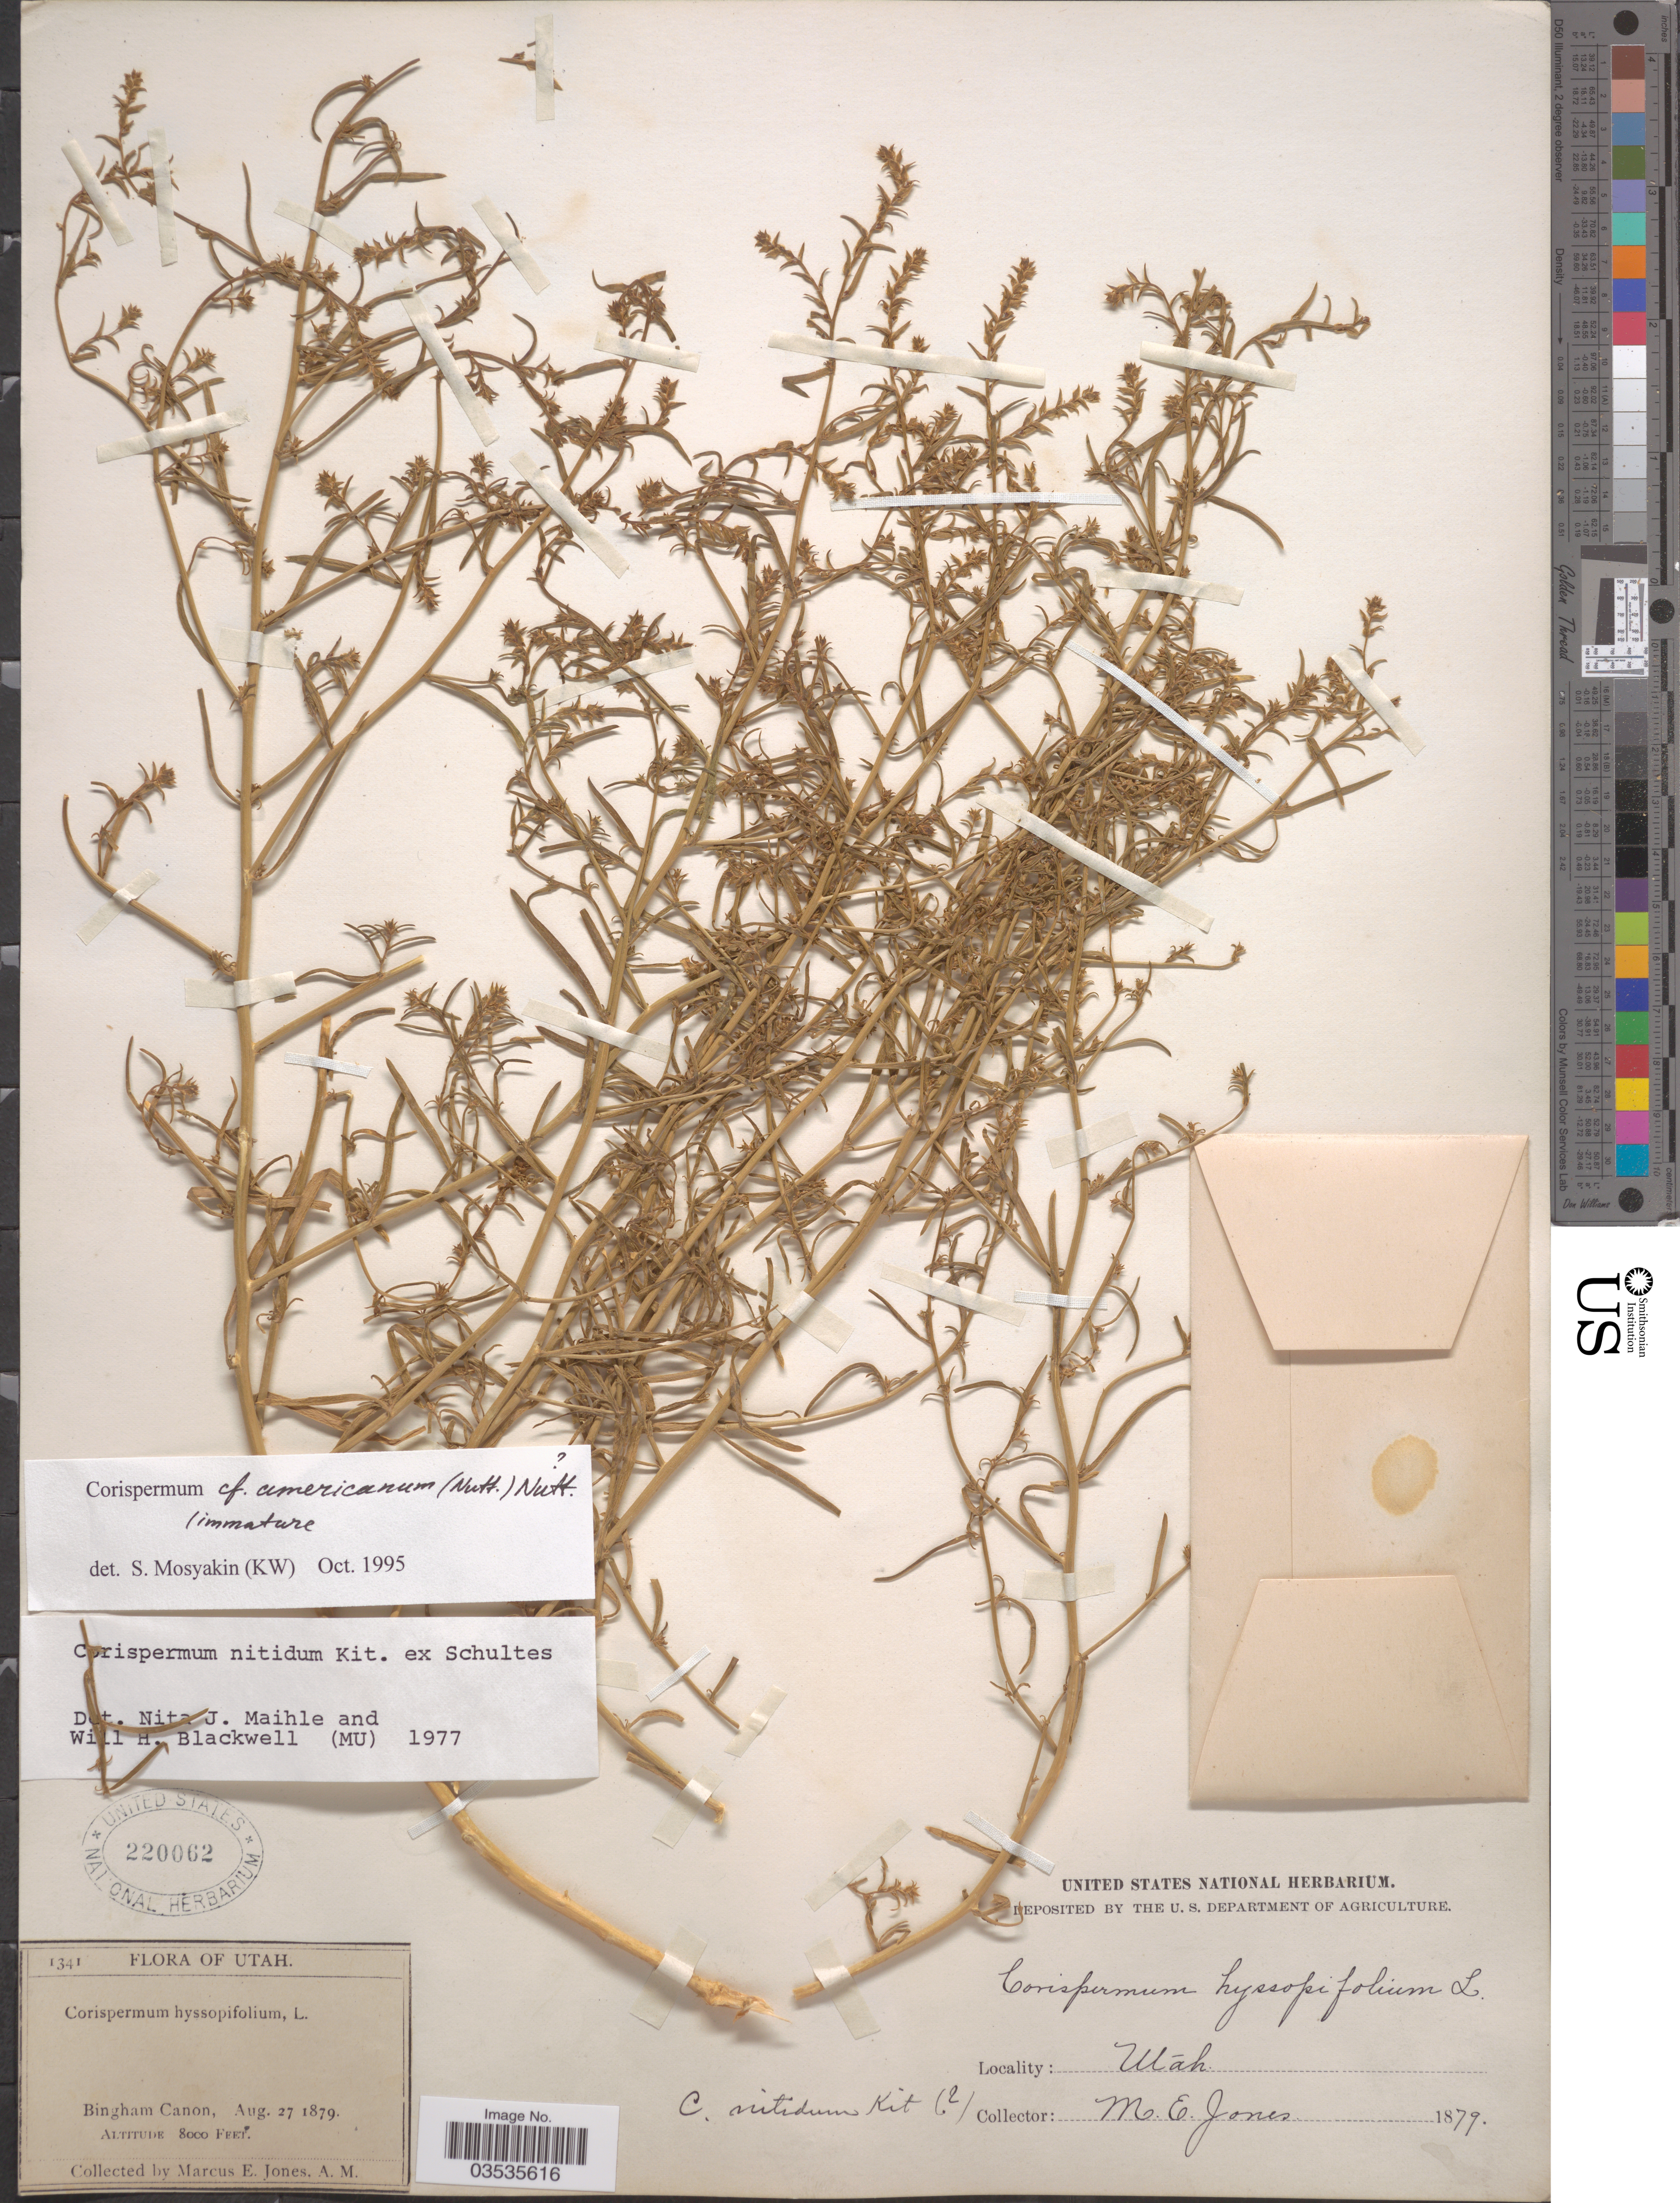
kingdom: Plantae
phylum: Tracheophyta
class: Magnoliopsida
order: Caryophyllales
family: Amaranthaceae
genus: Corispermum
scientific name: Corispermum americanum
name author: (Nutt.) Nutt.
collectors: M. E. Jones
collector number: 1341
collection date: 1879-08-27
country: United States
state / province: Utah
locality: Bingham Canon.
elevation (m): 2438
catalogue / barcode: US 220062